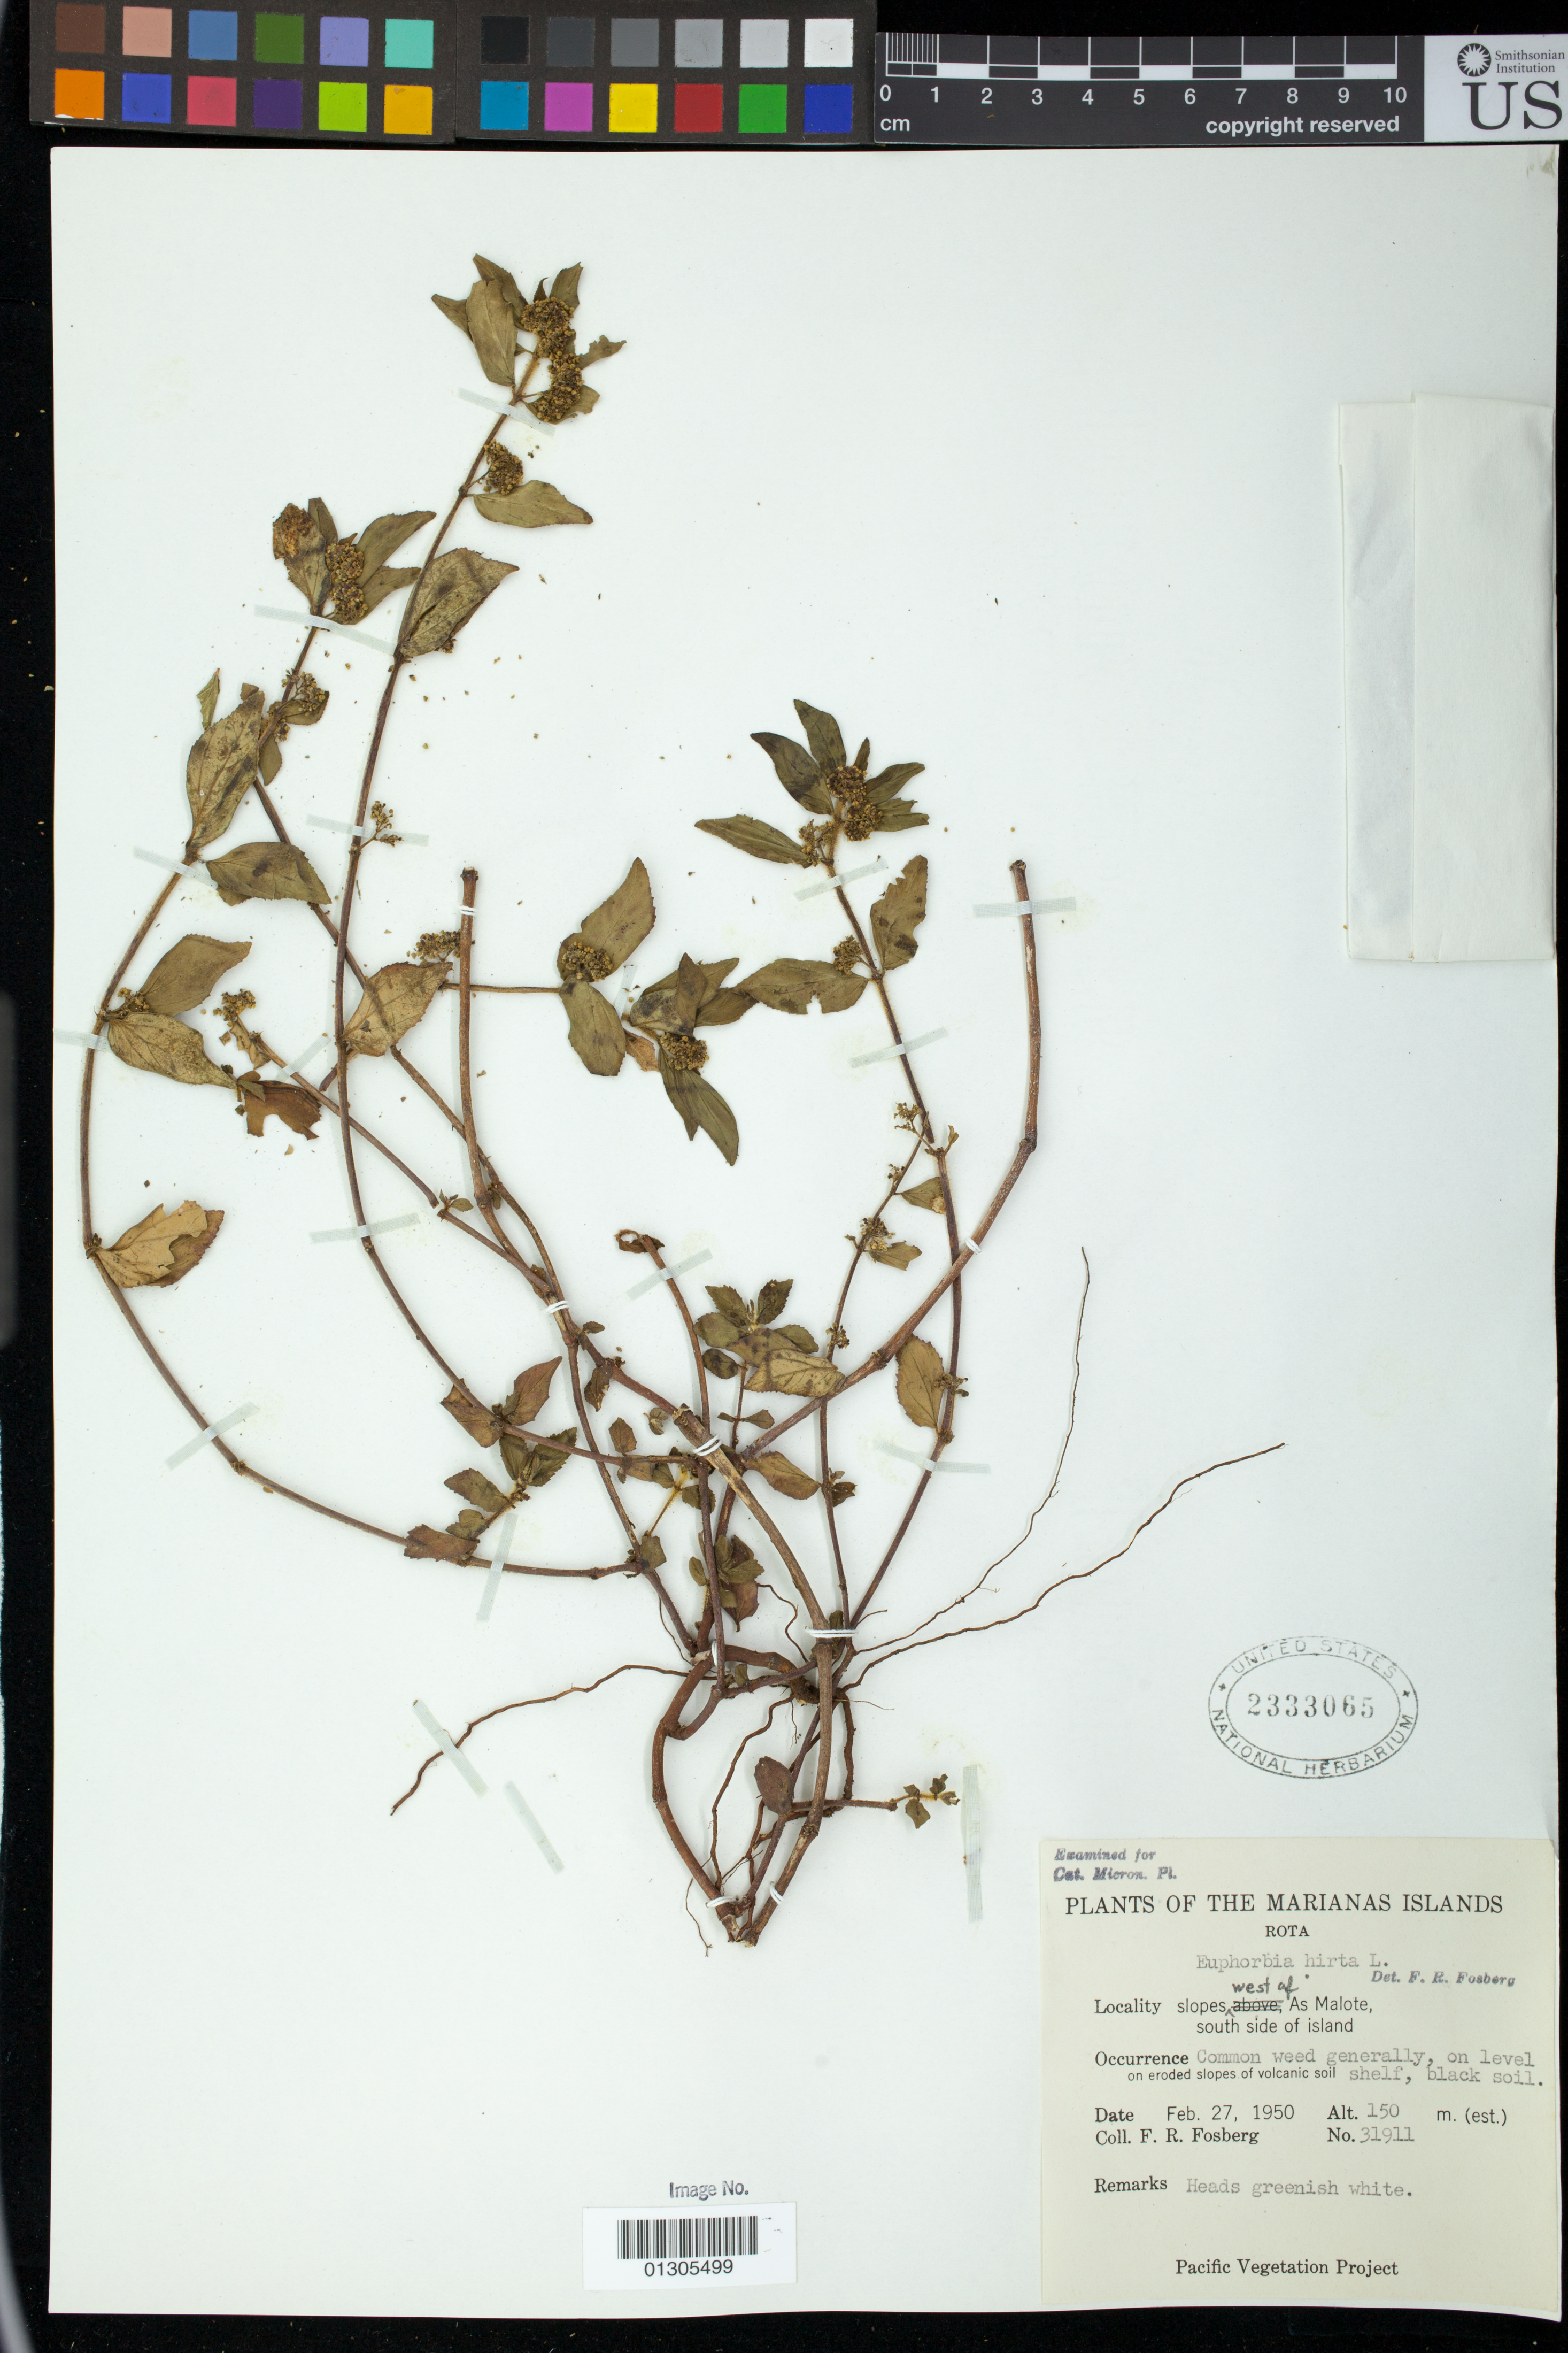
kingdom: Plantae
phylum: Tracheophyta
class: Magnoliopsida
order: Malpighiales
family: Euphorbiaceae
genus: Euphorbia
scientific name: Euphorbia hirta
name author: L.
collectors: F. R. Fosberg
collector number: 31911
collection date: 1950-02-27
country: Northern Mariana Islands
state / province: Rota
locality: slopes west of As Malote, south side of island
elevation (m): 46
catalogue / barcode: US 2333065